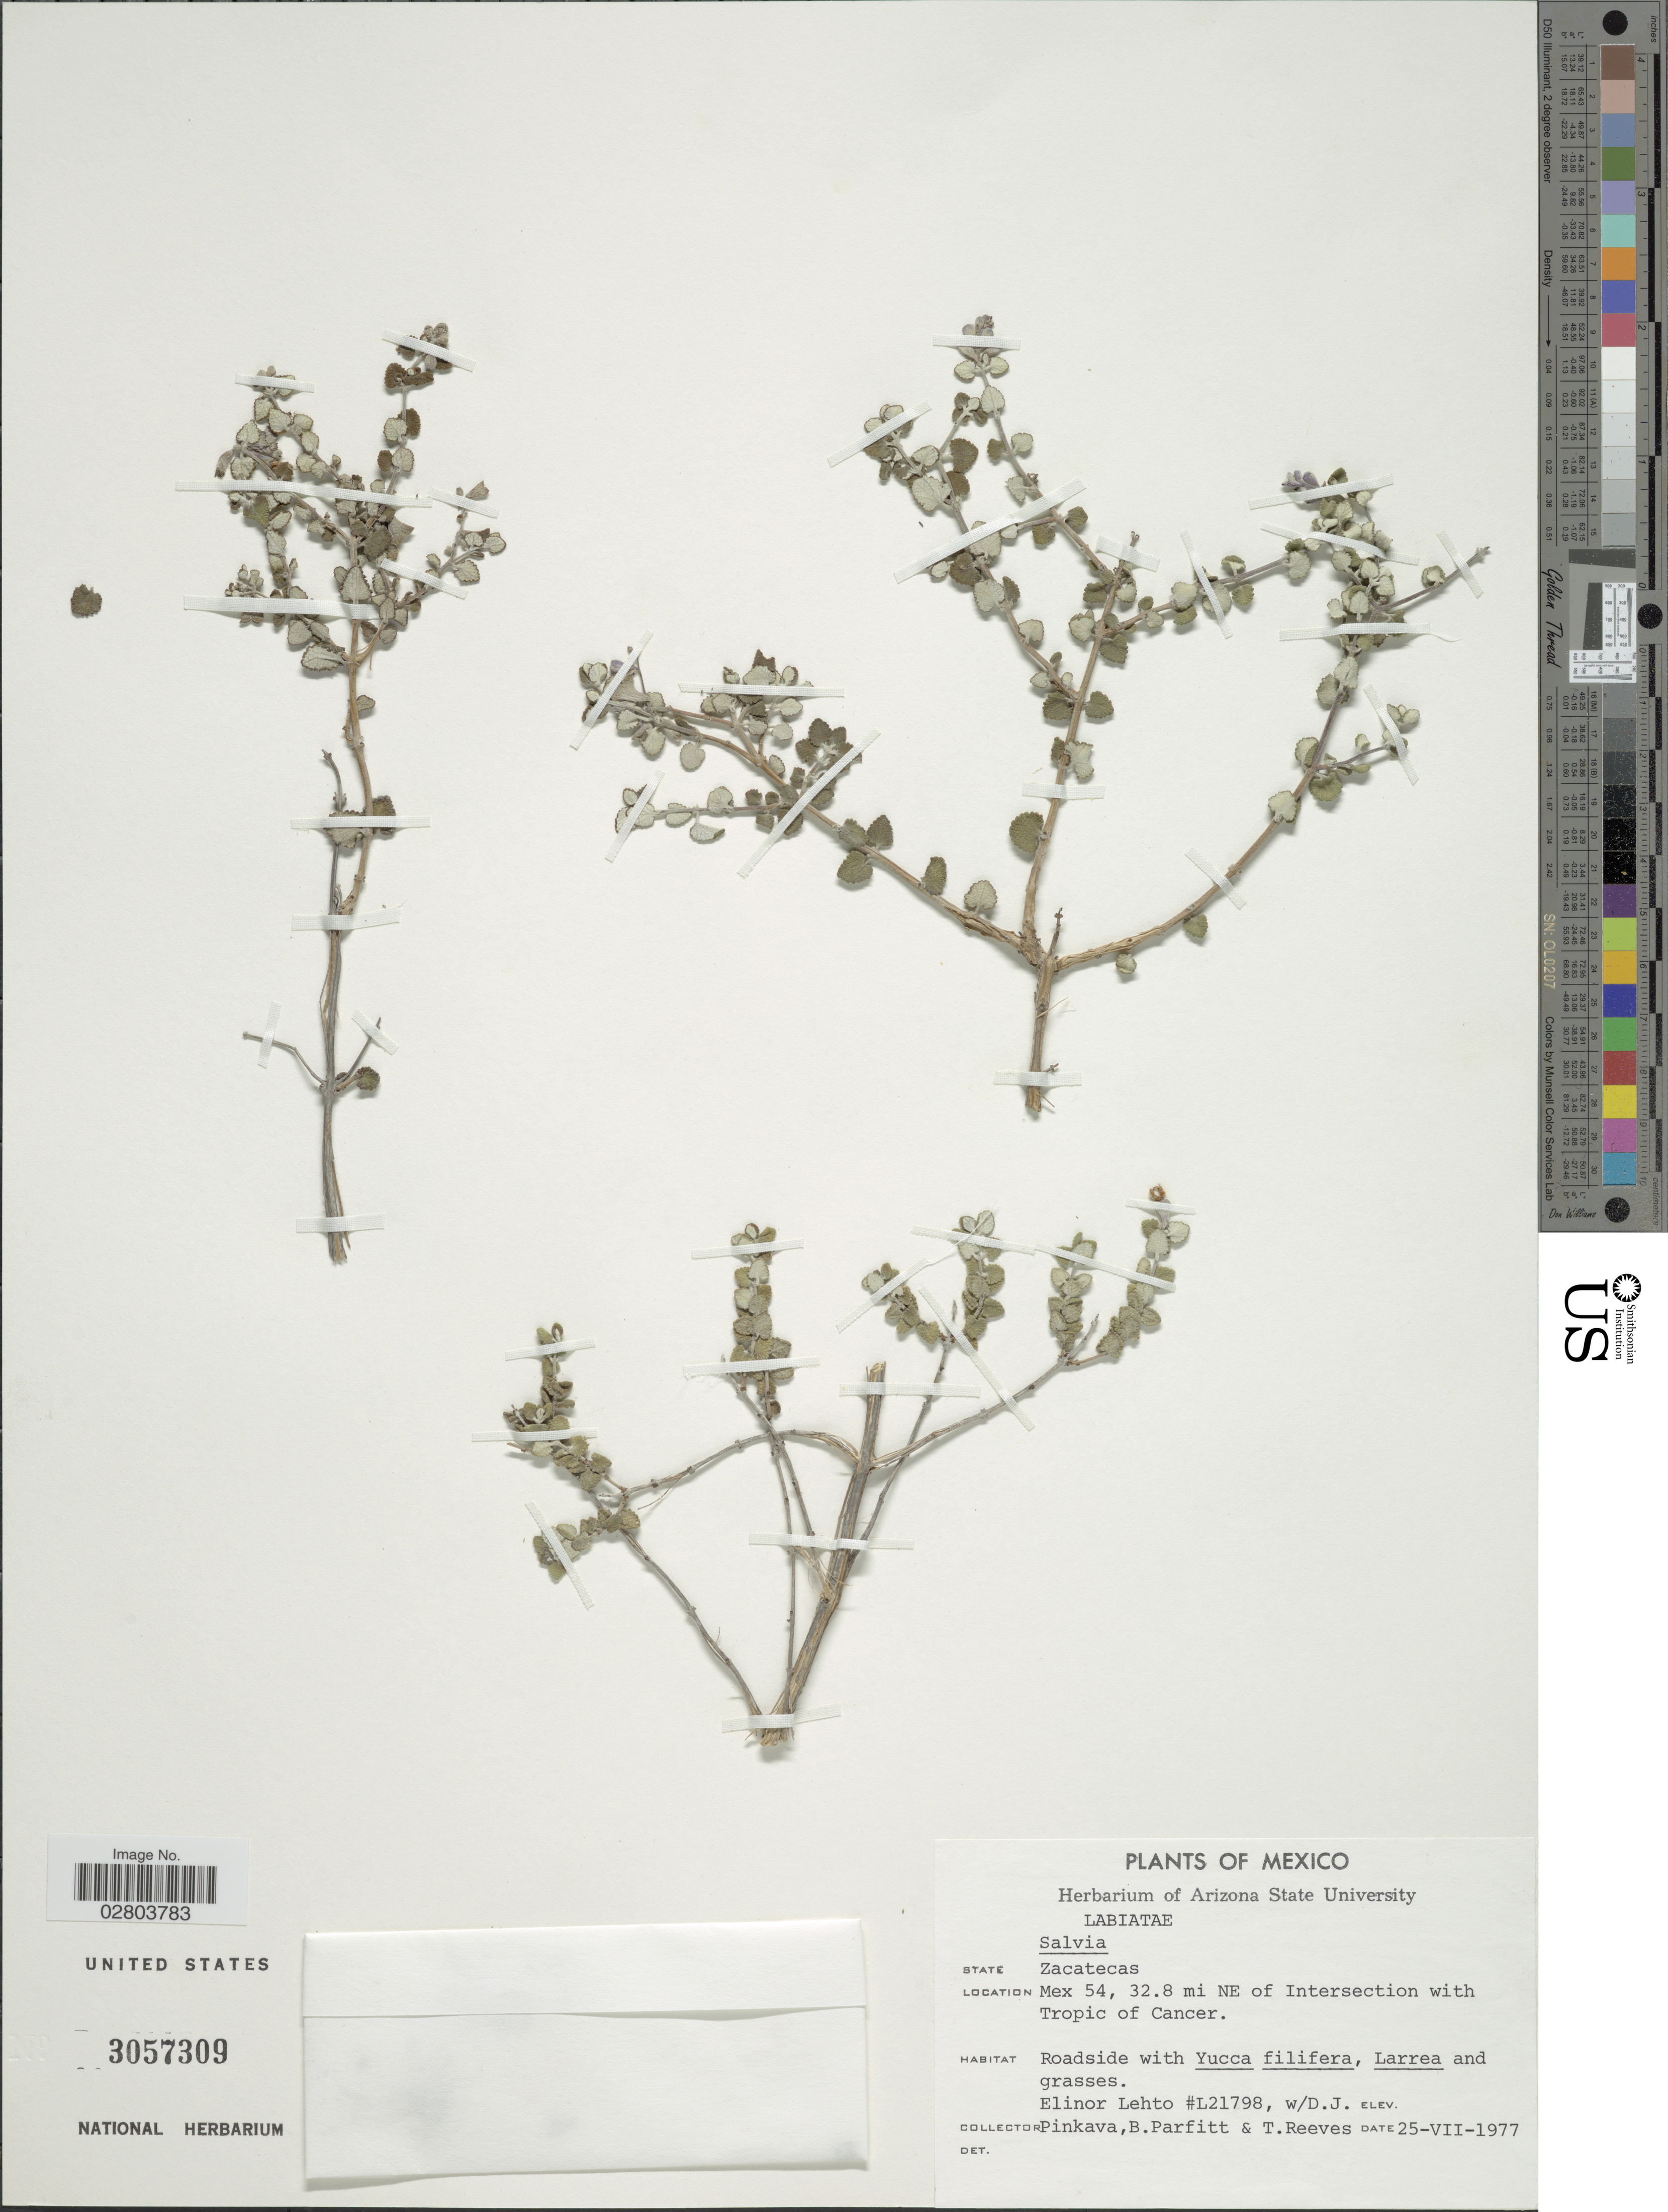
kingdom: Plantae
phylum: Tracheophyta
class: Magnoliopsida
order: Lamiales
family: Lamiaceae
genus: Salvia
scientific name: Salvia sp.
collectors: E. Lehto, D. J. Pinkava, B. Parfitt & T. Reeves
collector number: L21798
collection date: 1977-07-25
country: Mexico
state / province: Zacatecas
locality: State Zacatecas. Mex 54, 32.8 mi NE of Intersection with Tropic of Cancer.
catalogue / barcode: US 3057309